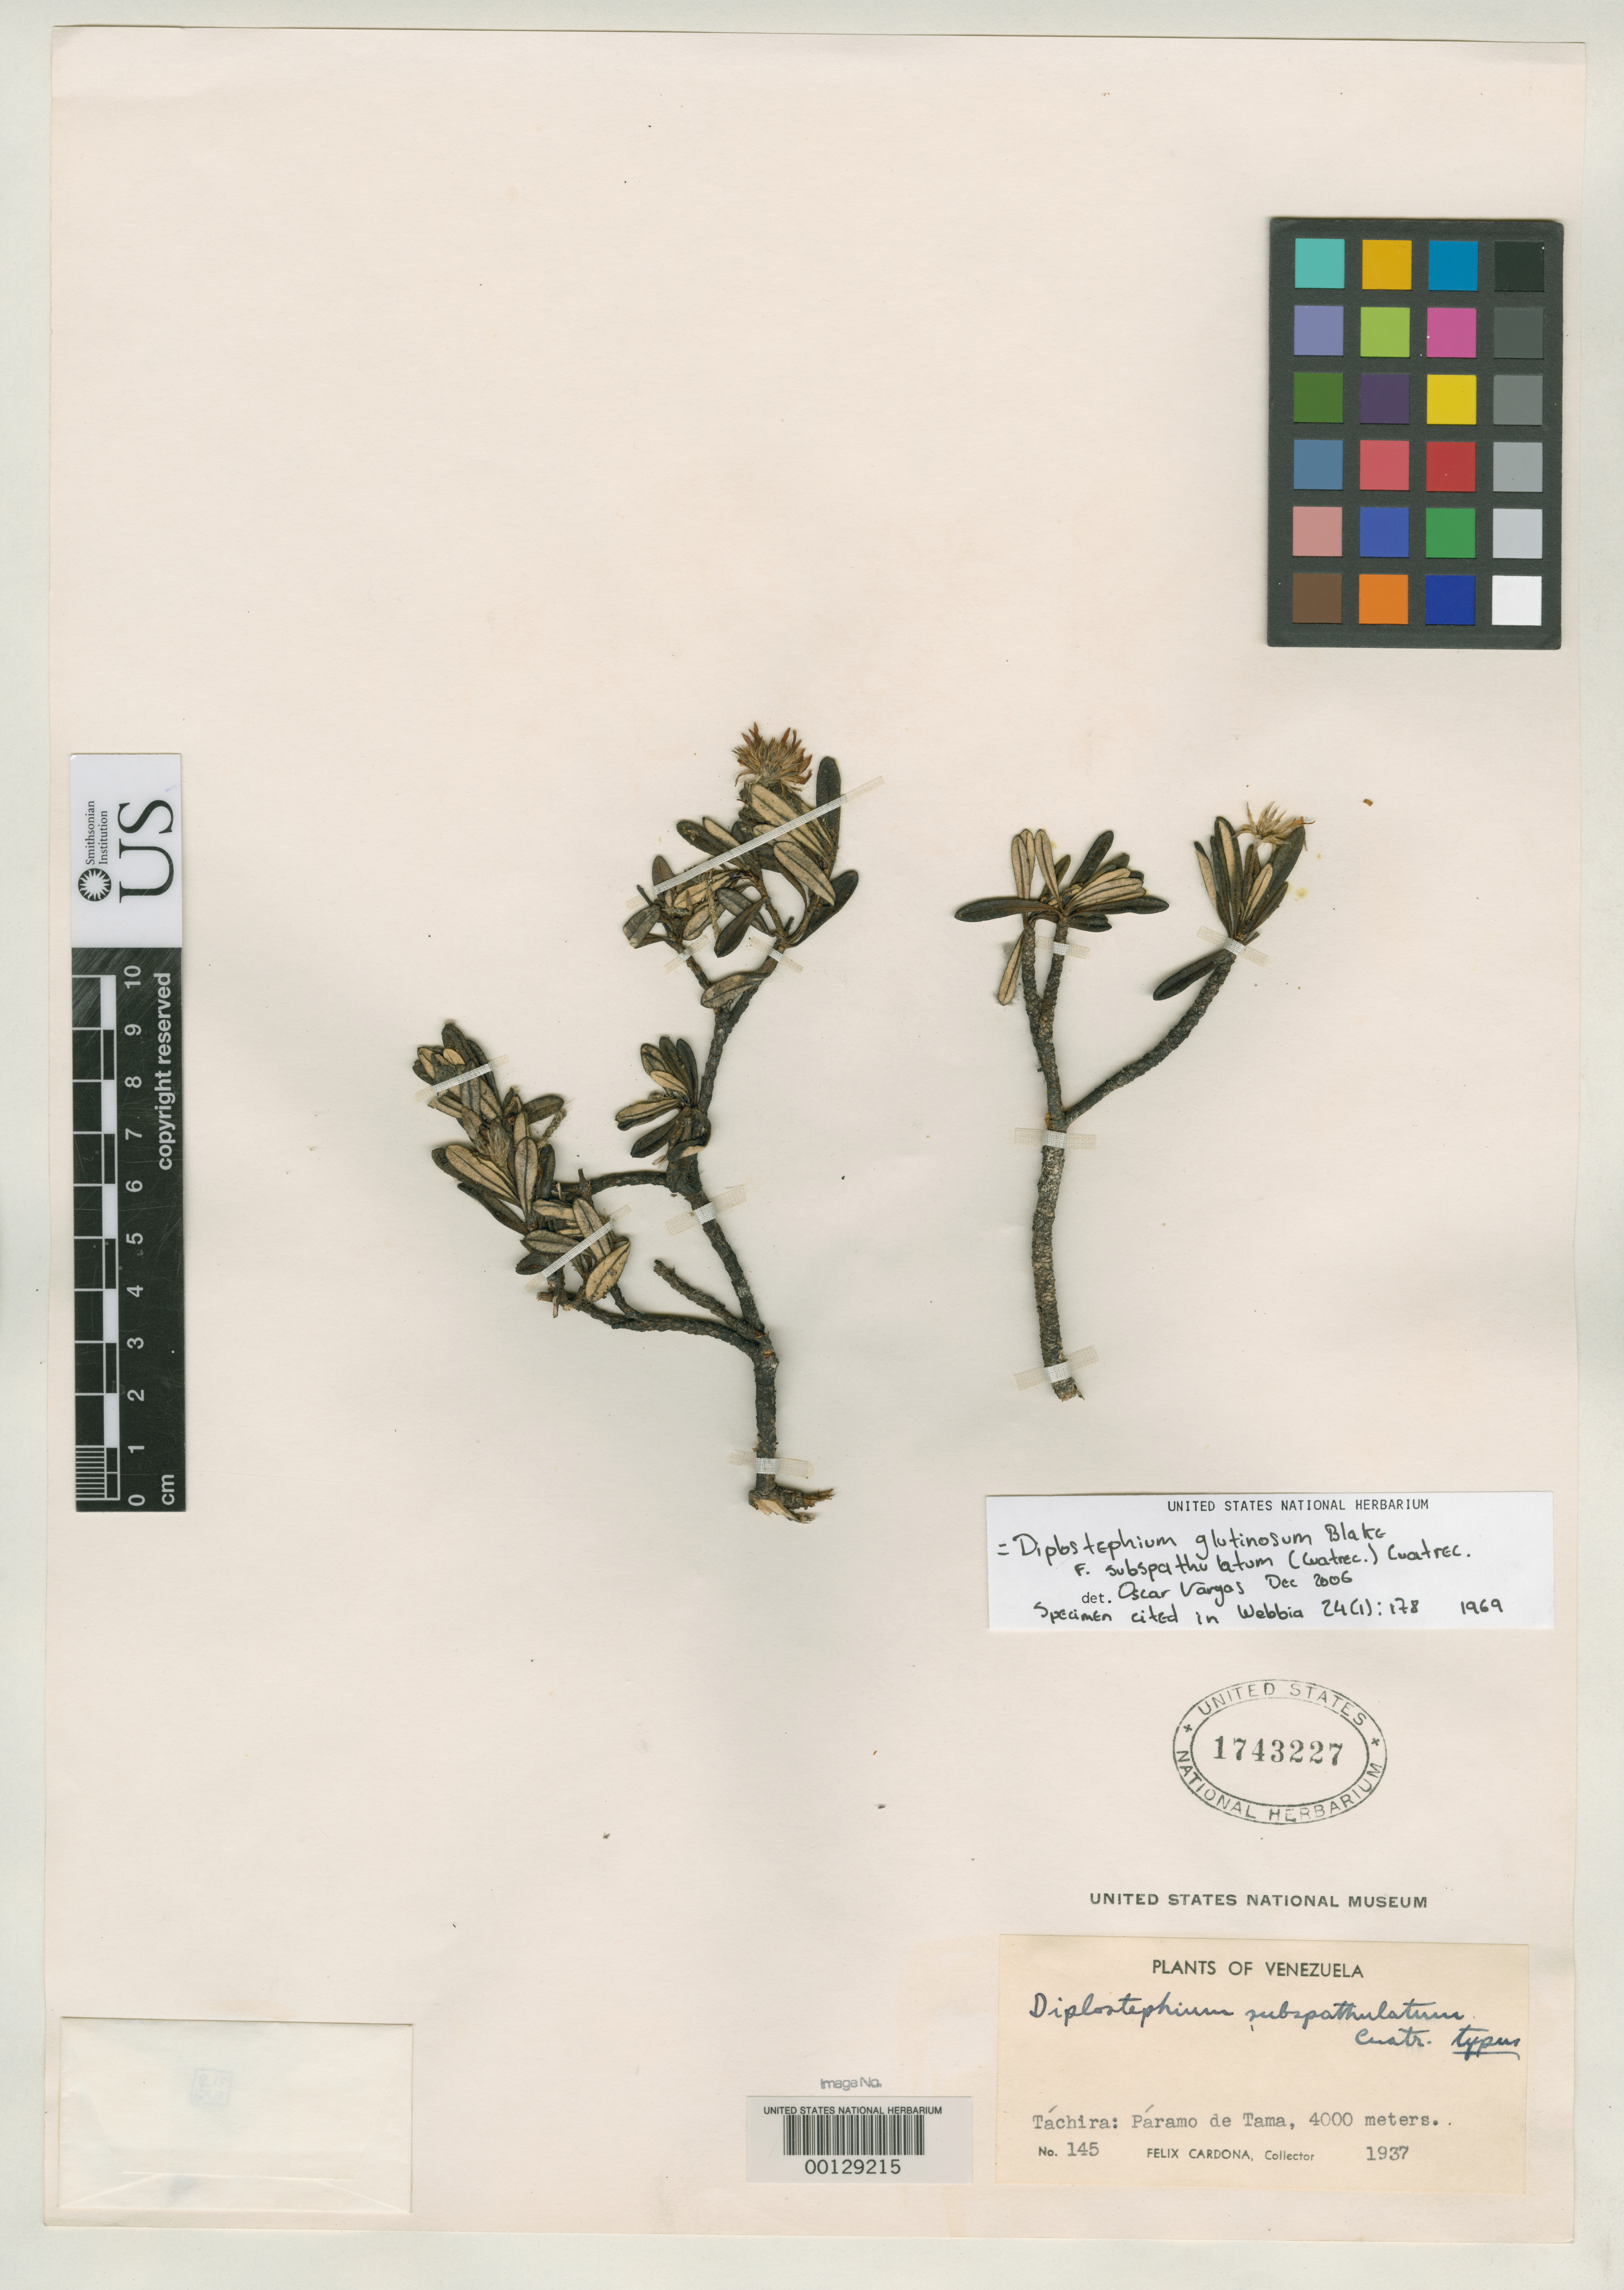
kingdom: Plantae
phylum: Tracheophyta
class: Magnoliopsida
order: Asterales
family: Asteraceae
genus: Diplostephium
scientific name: Diplostephium subspathulatum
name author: Cuatrec.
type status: Holotype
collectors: F. Cardona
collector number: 145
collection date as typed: Aug 1937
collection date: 1937-08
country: Venezuela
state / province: Tachira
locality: Páramo de Tama.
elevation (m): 400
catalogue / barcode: US 1743227